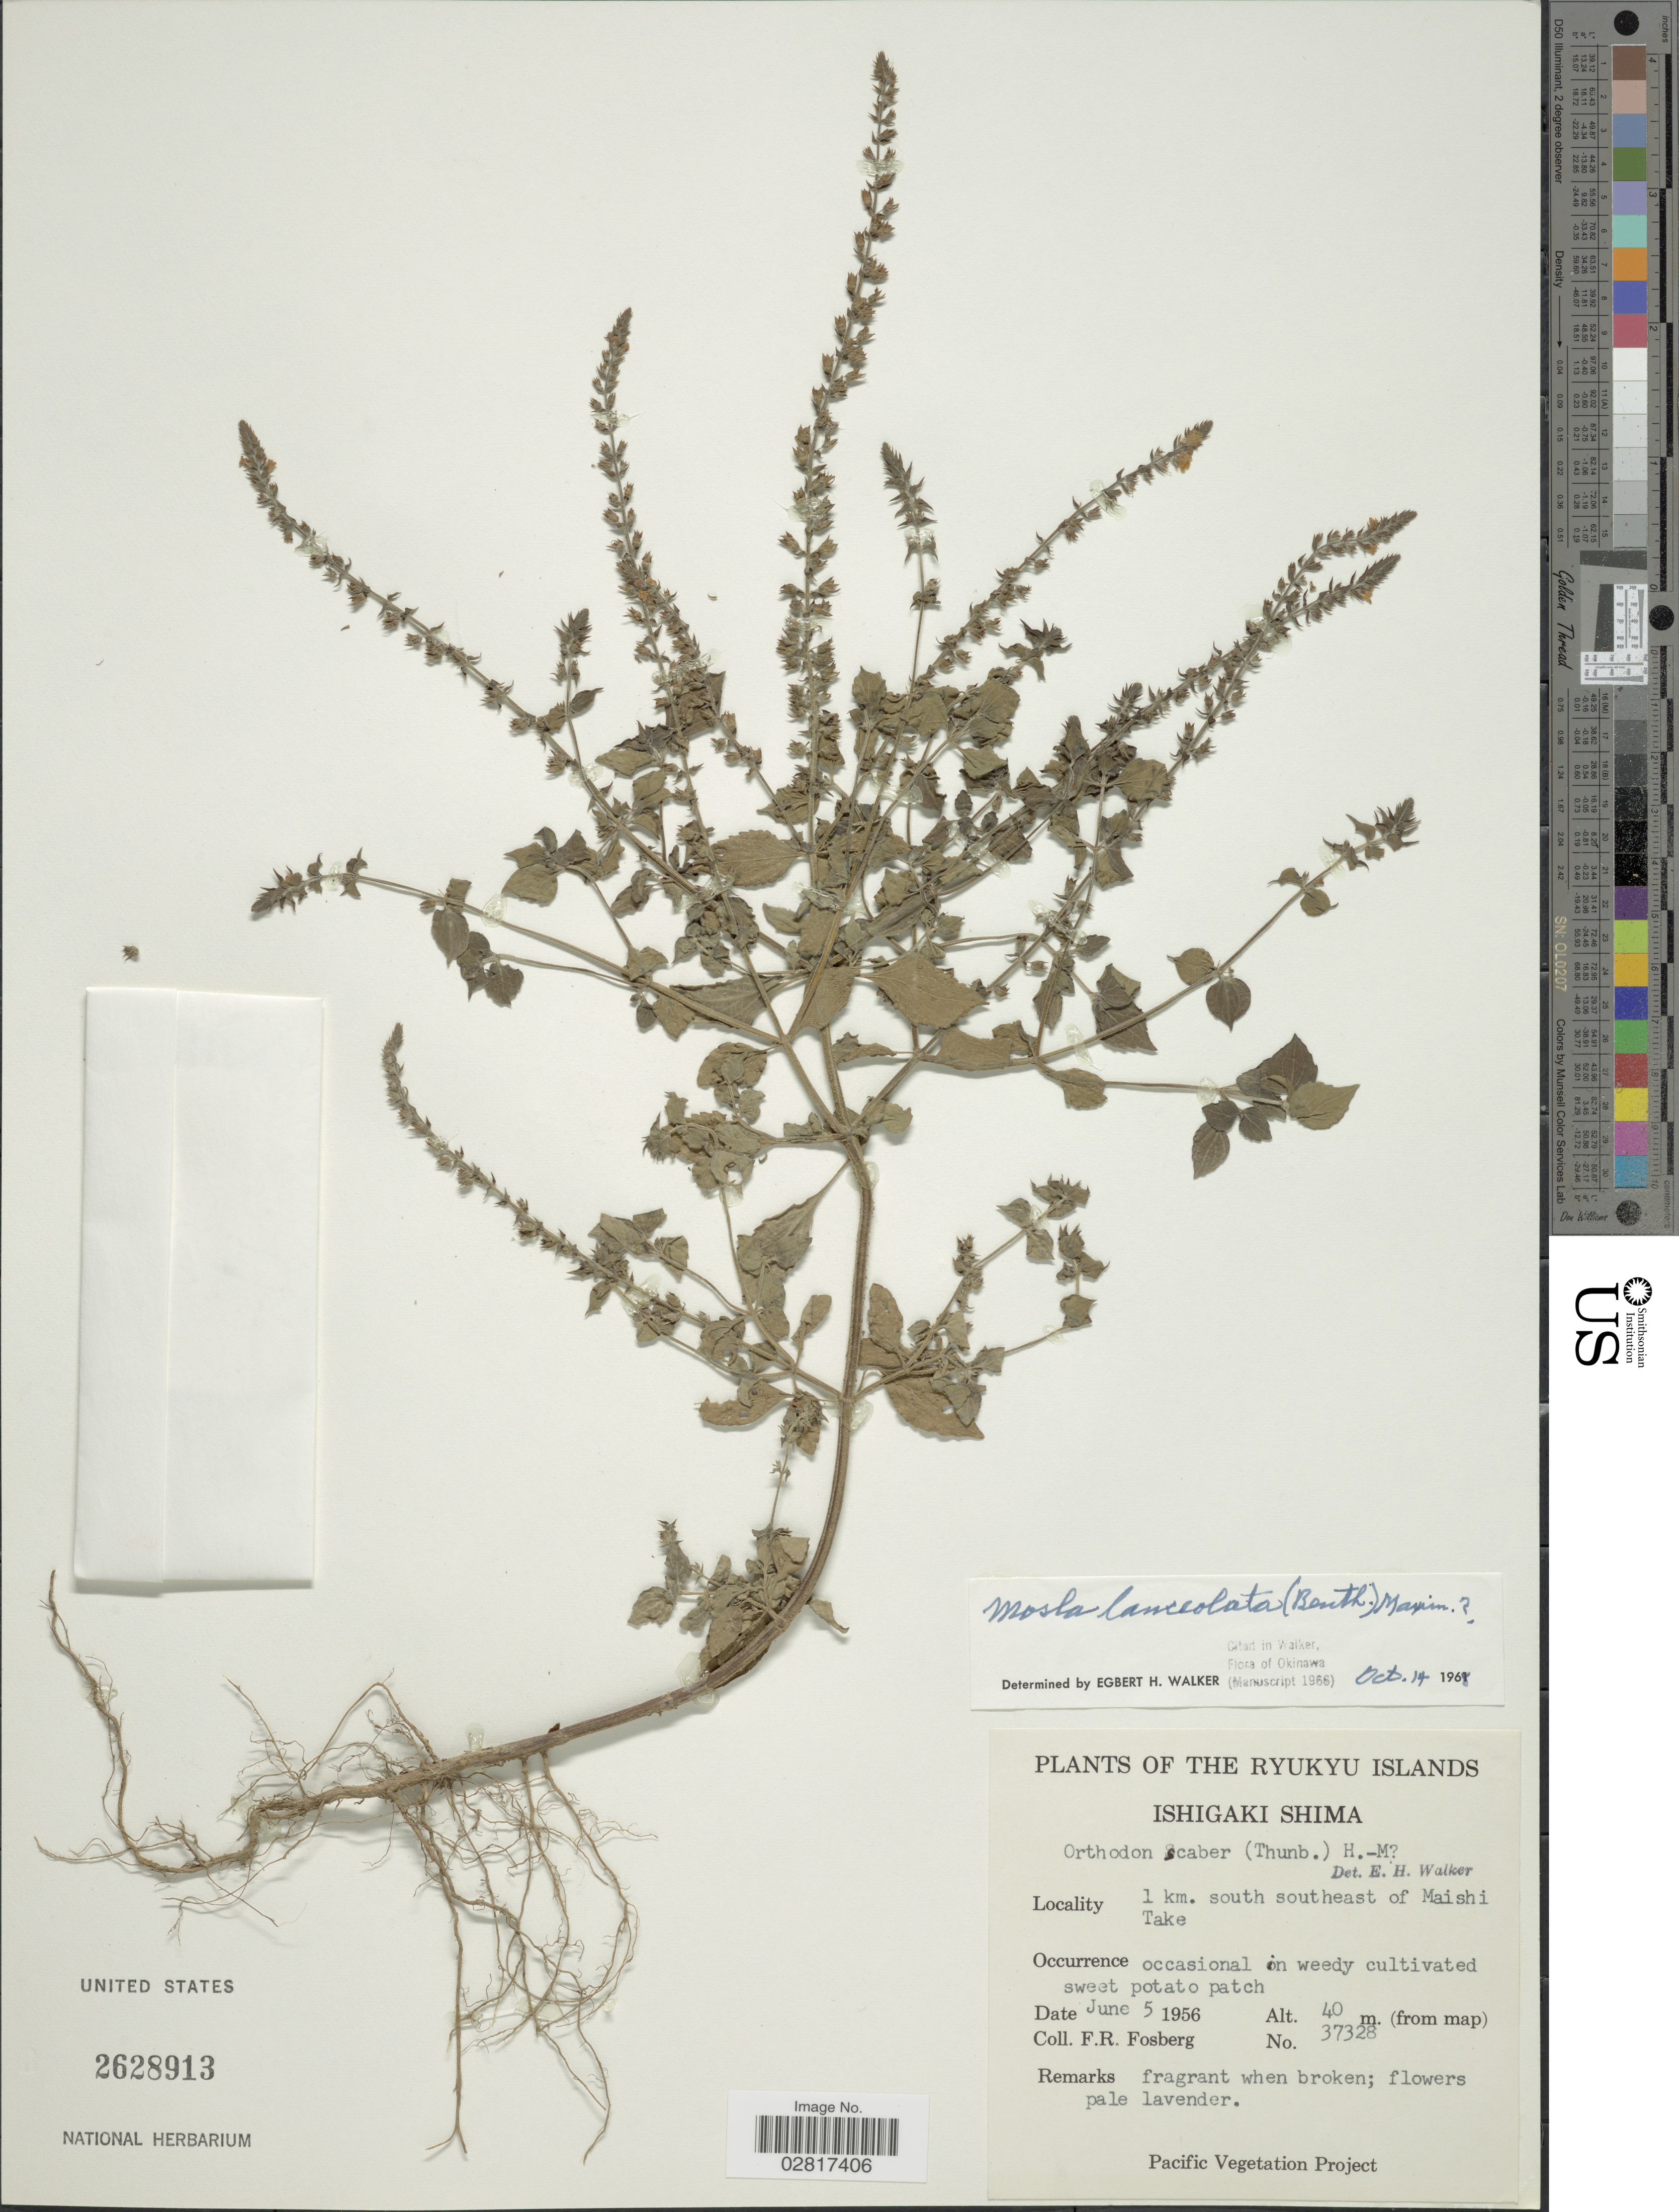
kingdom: Plantae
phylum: Tracheophyta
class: Magnoliopsida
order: Lamiales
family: Lamiaceae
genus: Mosla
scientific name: Mosla lanceolata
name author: (Benth.) Maxim.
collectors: F. R. Fosberg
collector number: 37328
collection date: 1956-06-05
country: Japan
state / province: Okinawa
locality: Ryukyu Islands. Ishigaki Shima. 1 km. south southeast of Maishi Take.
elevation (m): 40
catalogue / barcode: US 2628913